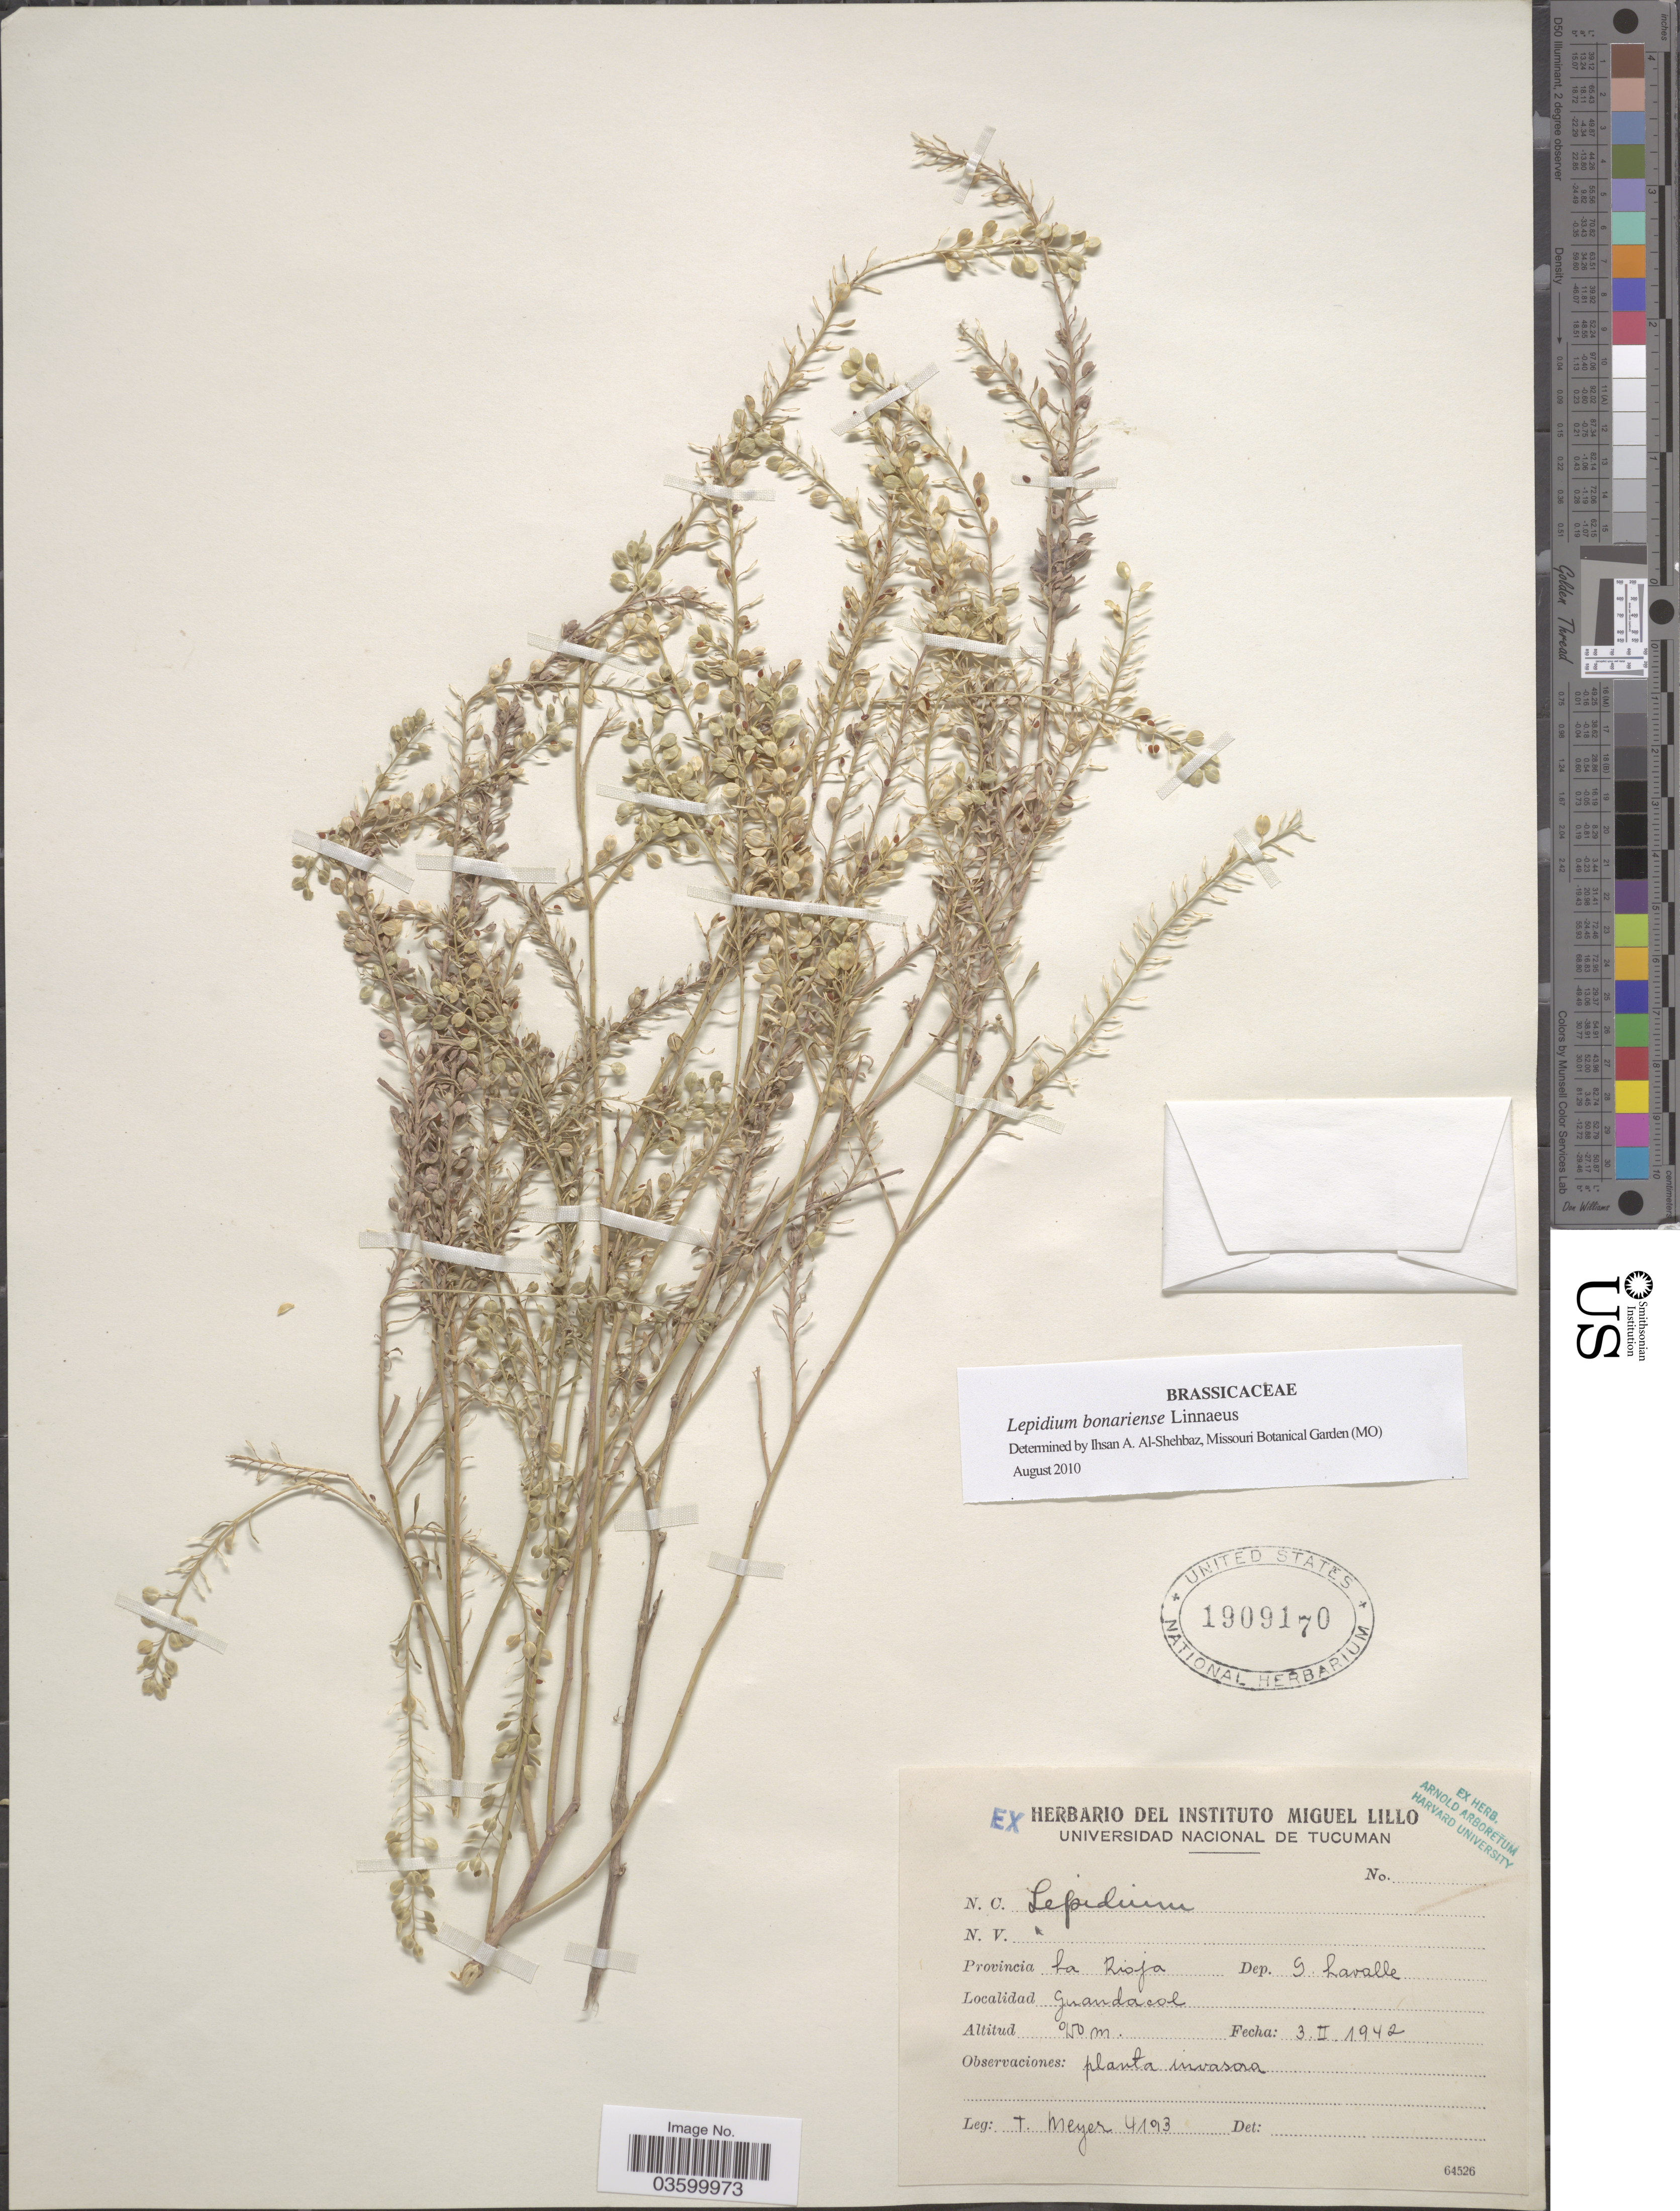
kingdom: Plantae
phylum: Tracheophyta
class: Magnoliopsida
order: Brassicales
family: Brassicaceae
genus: Lepidium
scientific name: Lepidium bonariense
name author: L.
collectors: T. Meyer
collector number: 4193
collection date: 1942-02-03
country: Argentina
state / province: La Rioja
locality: Dep. S. Lavalle. Guandacol.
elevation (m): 950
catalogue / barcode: US 1909170